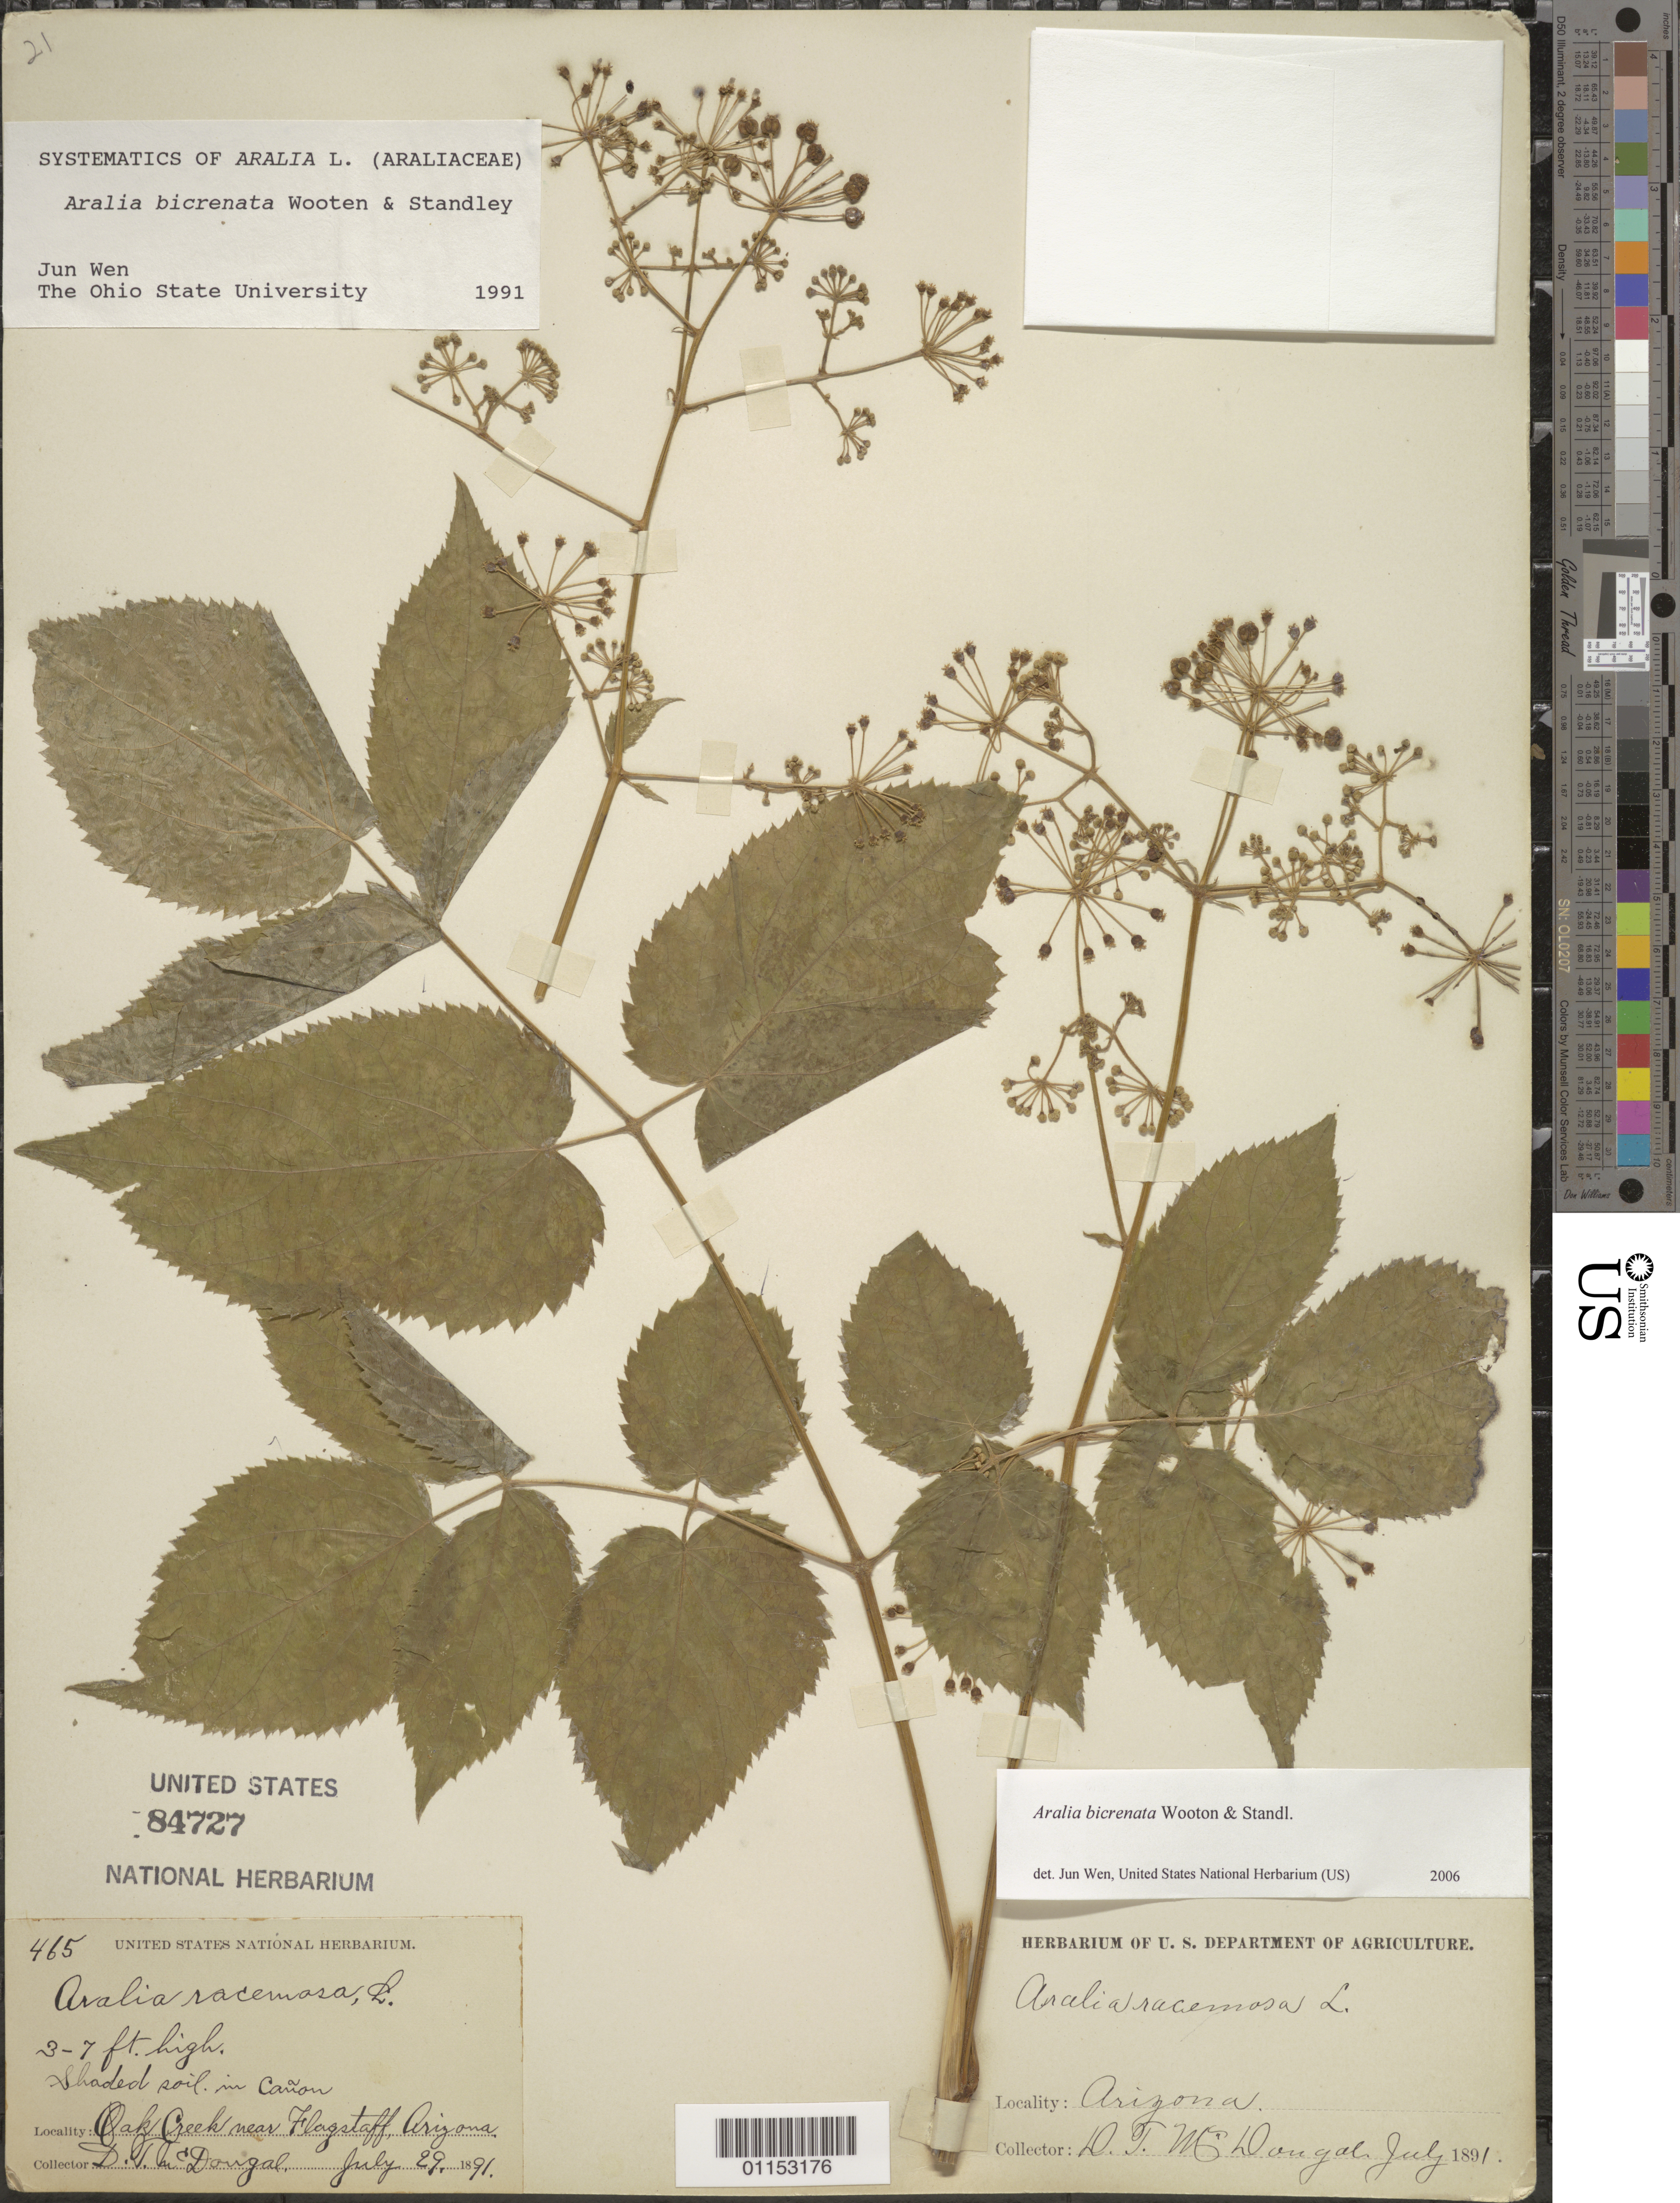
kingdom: Plantae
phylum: Tracheophyta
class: Magnoliopsida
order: Apiales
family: Araliaceae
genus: Aralia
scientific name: Aralia bicrenata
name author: Wooton & Standl.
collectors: D. Dongal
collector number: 465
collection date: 1891-07-29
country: United States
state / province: Arizona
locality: Oak Creek near Flagstaff.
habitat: Shaded soil in canyon.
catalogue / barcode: US 84727